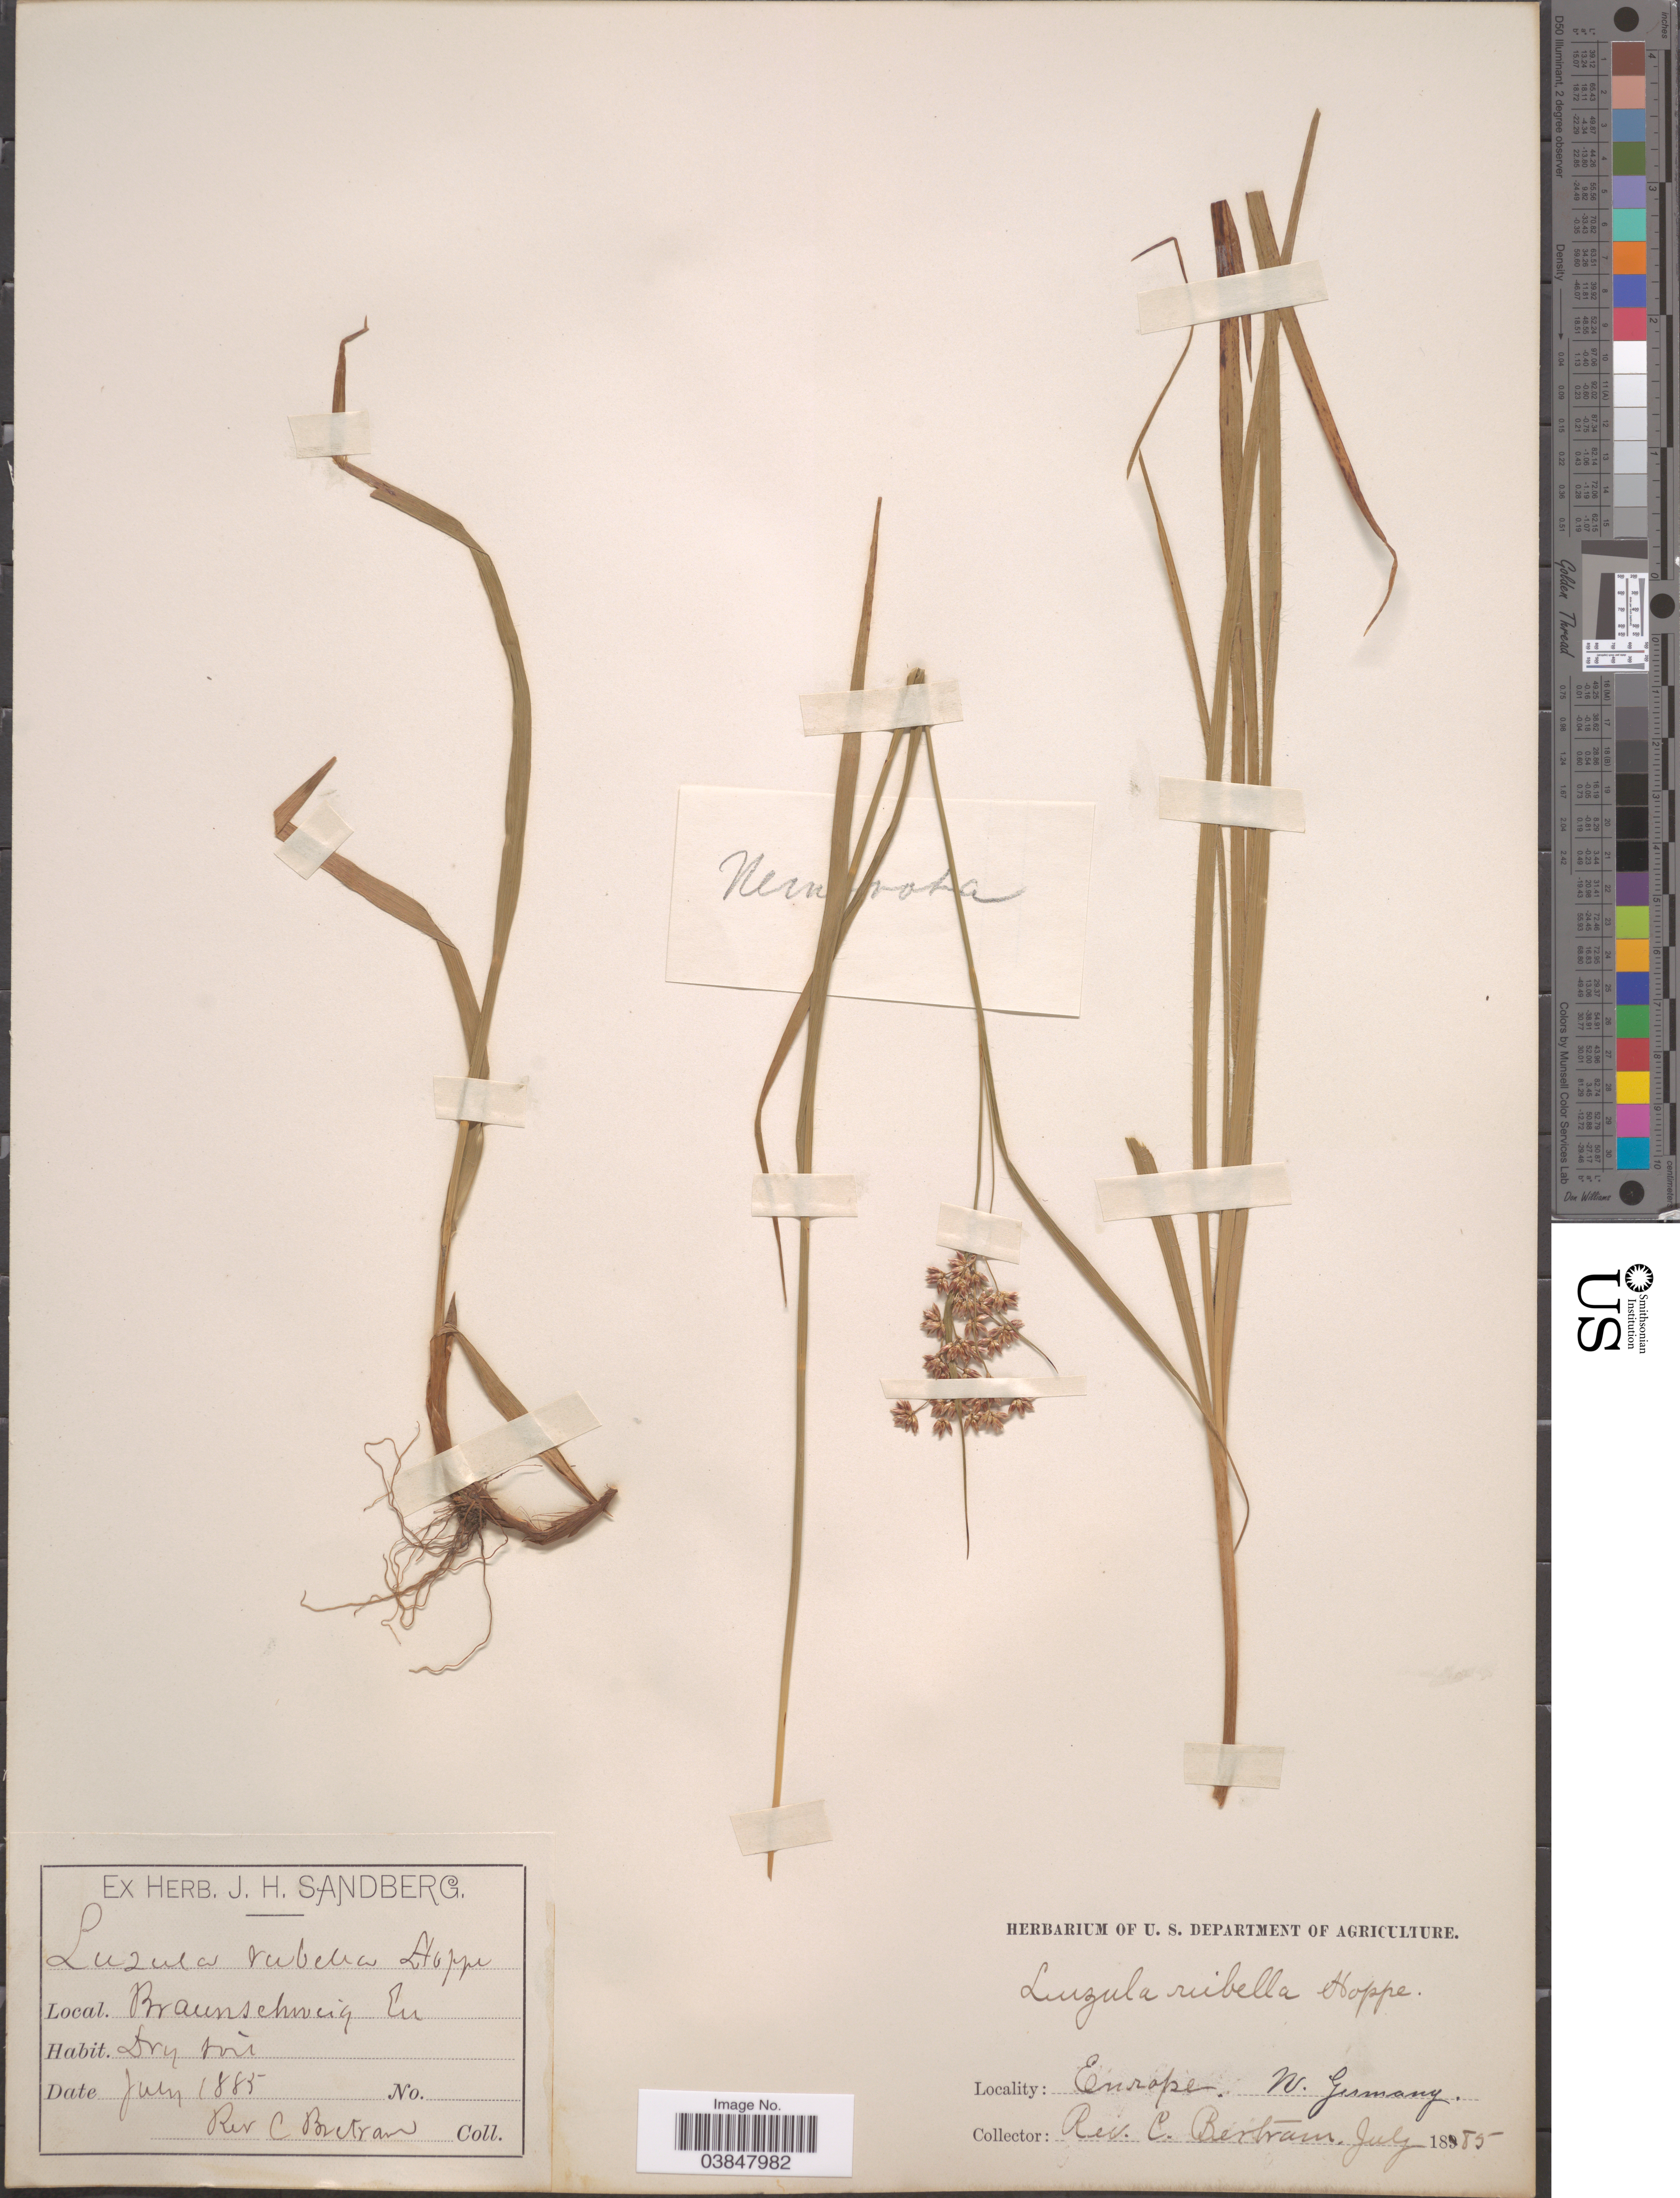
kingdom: Plantae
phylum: Tracheophyta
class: Liliopsida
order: Poales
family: Juncaceae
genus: Luzula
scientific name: Luzula luzuloides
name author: (Lam.) Dandy & Wilmott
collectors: C. Bertram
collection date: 1885-07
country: Germany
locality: N. Germany. Braunschweig Eu.